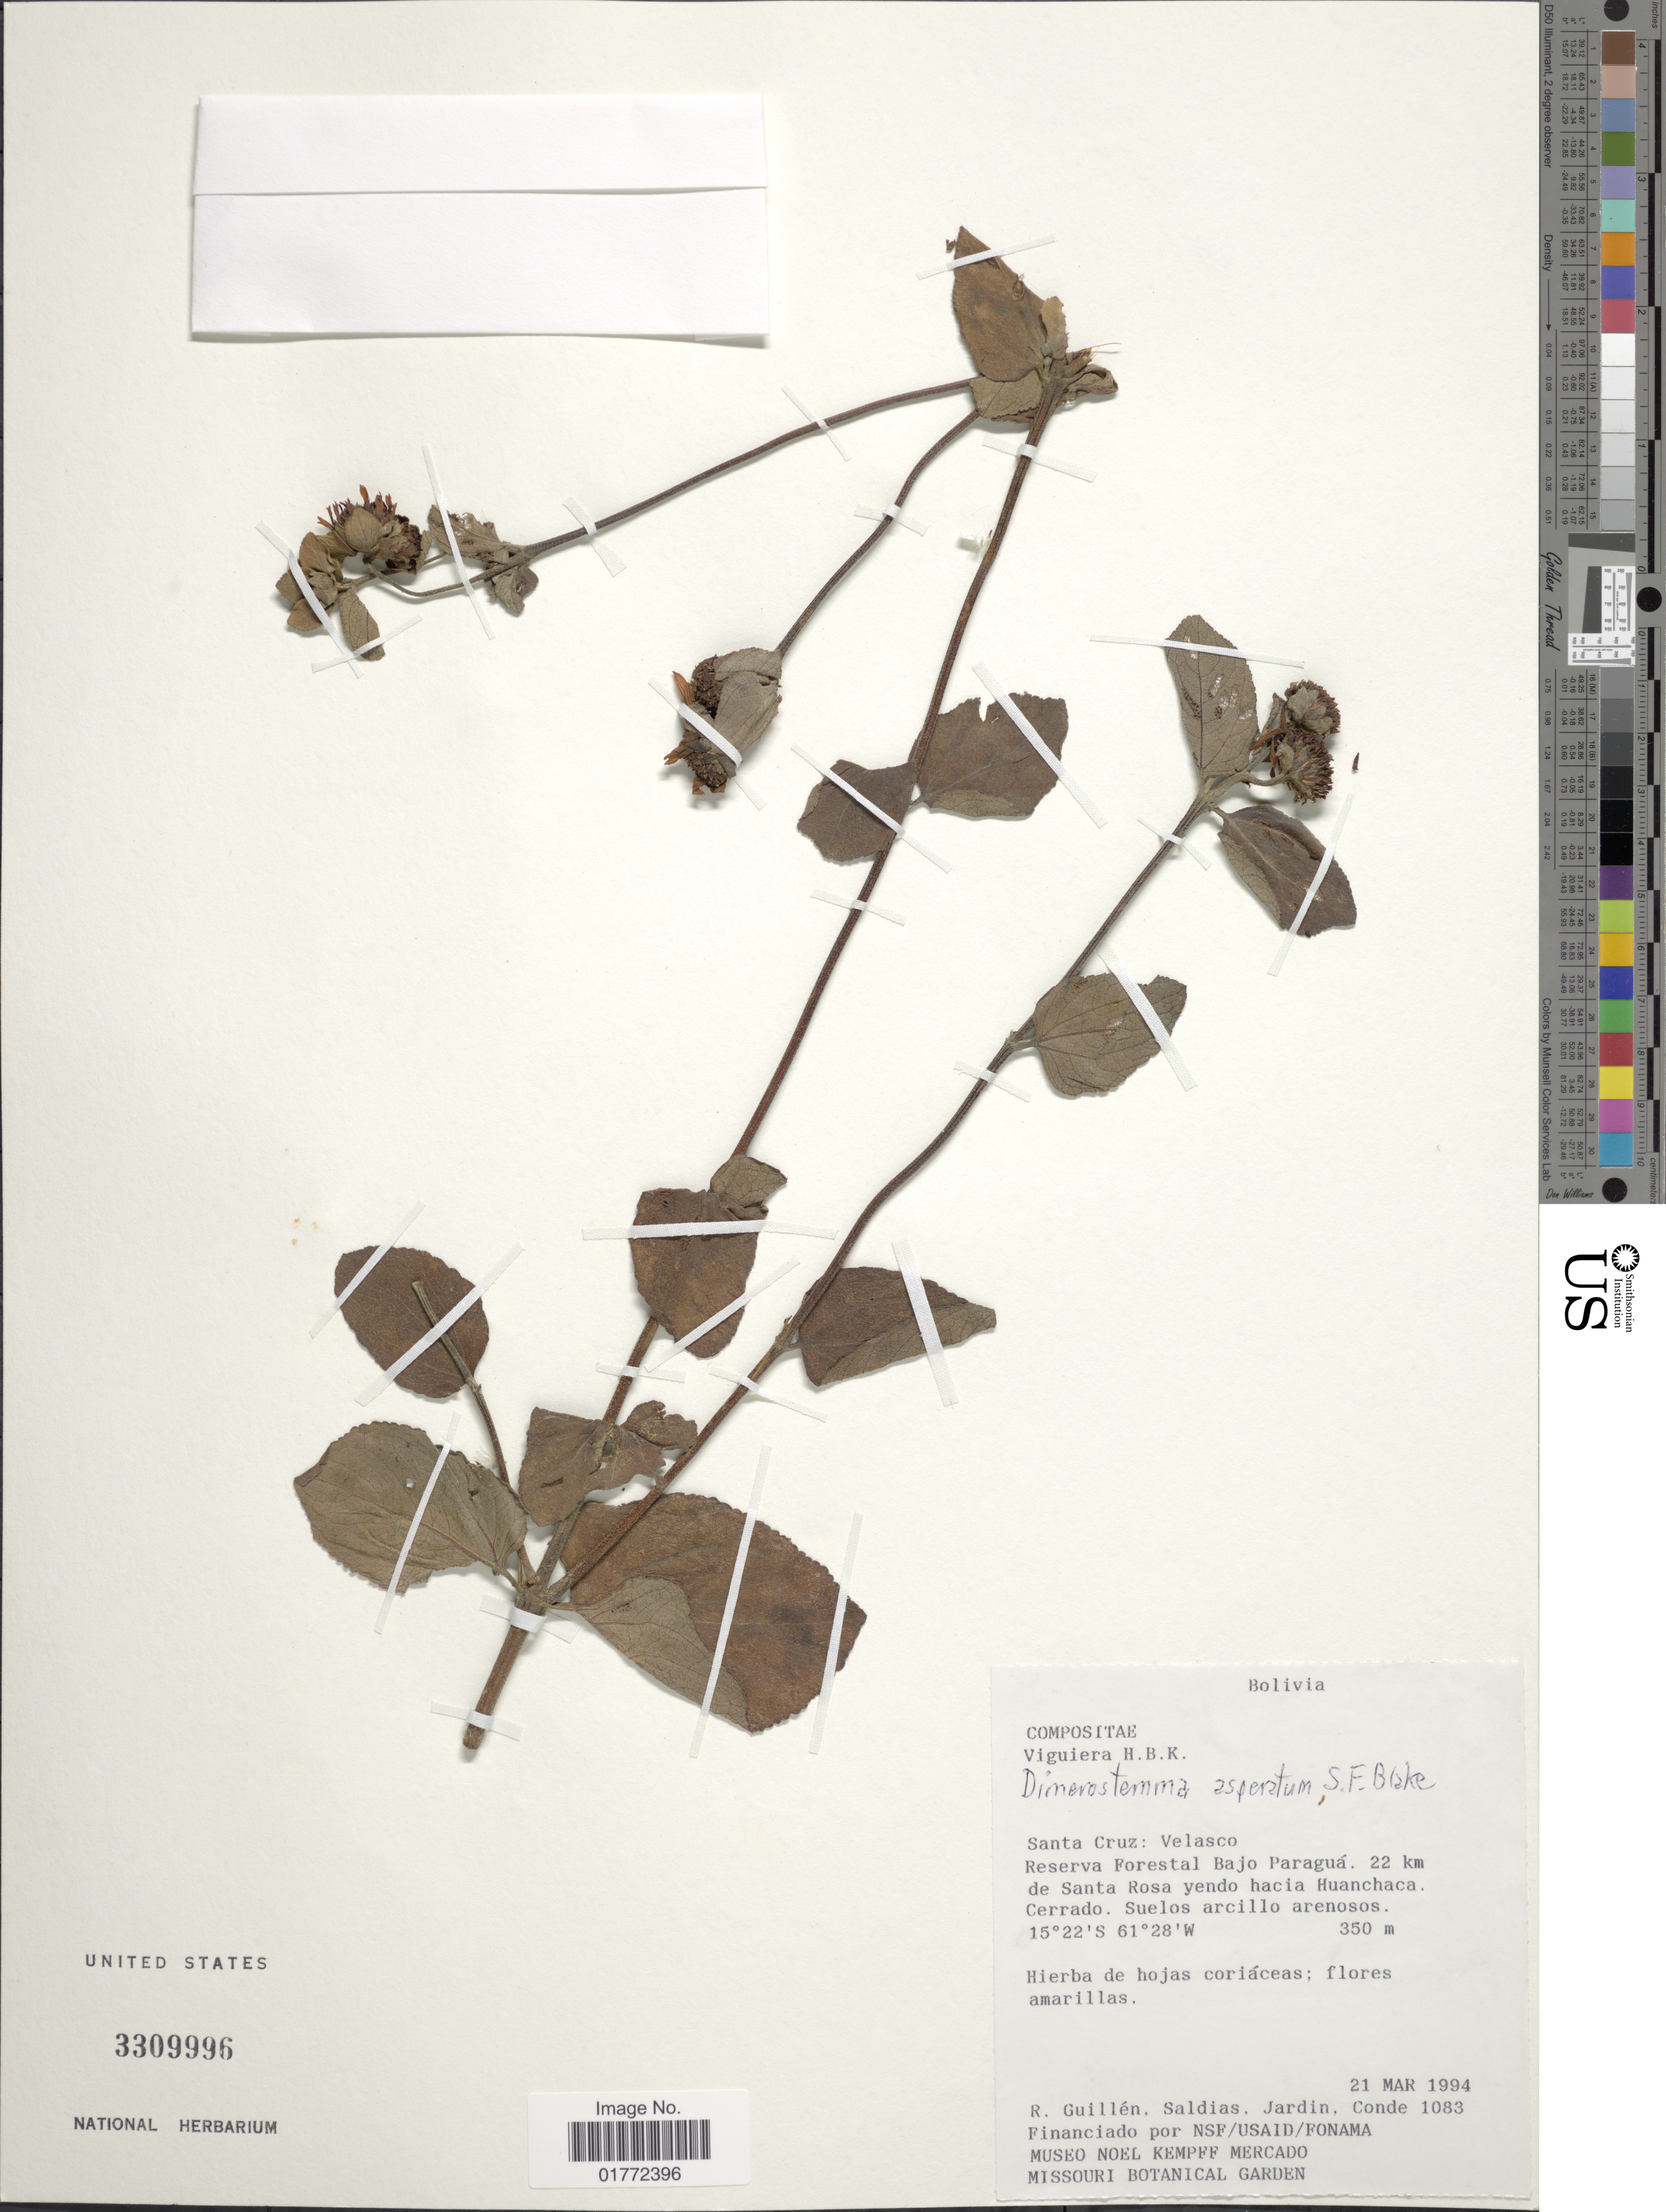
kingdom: Plantae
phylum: Tracheophyta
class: Magnoliopsida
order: Asterales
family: Asteraceae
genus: Dimerostemma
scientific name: Dimerostemma asperatum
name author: S.F. Blake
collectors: R. Guillen, -. Saldias & C. Jardin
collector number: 1083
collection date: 1994-03-21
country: Bolivia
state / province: Santa Cruz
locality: Velasco, Reserva Forestal Bajo Paragua. 22 km de Santa Rosa yendo hacia Huanchaca Cerrado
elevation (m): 350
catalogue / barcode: US 3309996